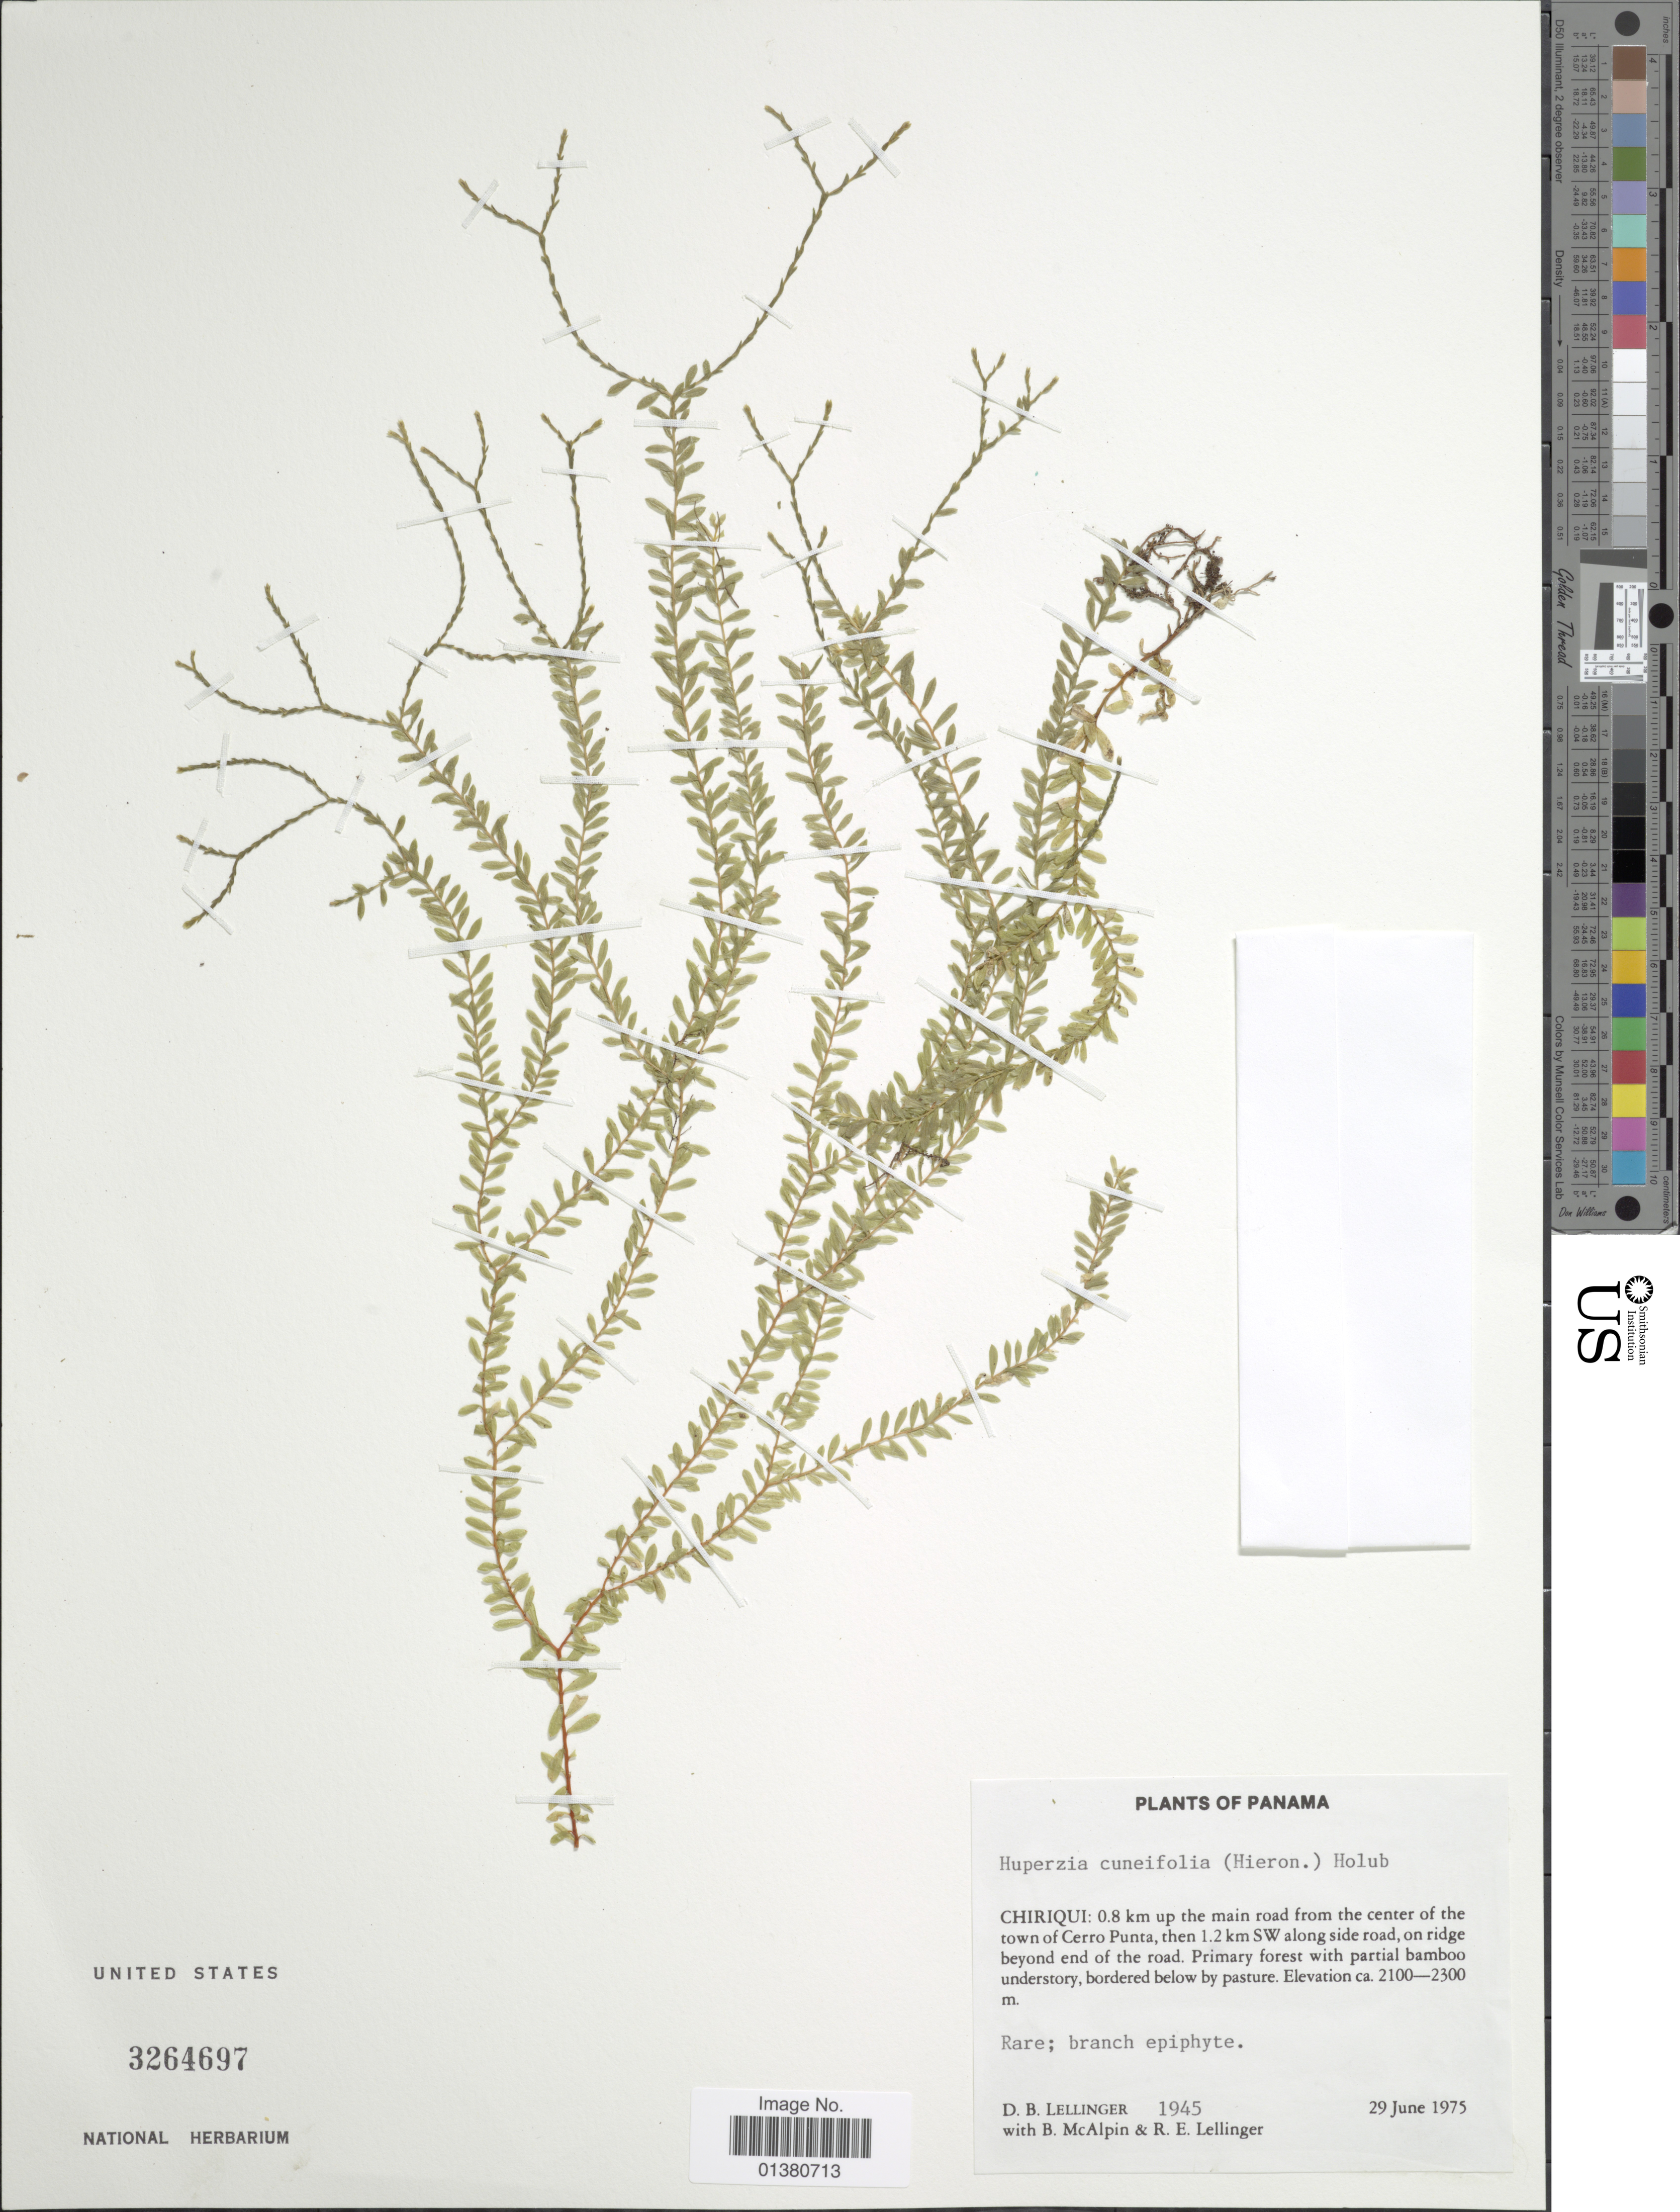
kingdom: Plantae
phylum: Tracheophyta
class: Lycopodiopsida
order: Lycopodiales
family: Lycopodiaceae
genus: Phlegmariurus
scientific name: Phlegmariurus cuneifolius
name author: (Hieron.) B. Øllg.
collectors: D. B. Lellinger, B. Mcalpin & R. E. Lellinger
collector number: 1945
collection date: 1975-06-29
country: Panama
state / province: Chiriqui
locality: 0.8 km up the main road from the center of the town of Cerro Punta, then 1.2 km SW along side road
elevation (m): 2100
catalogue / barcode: US 3264697